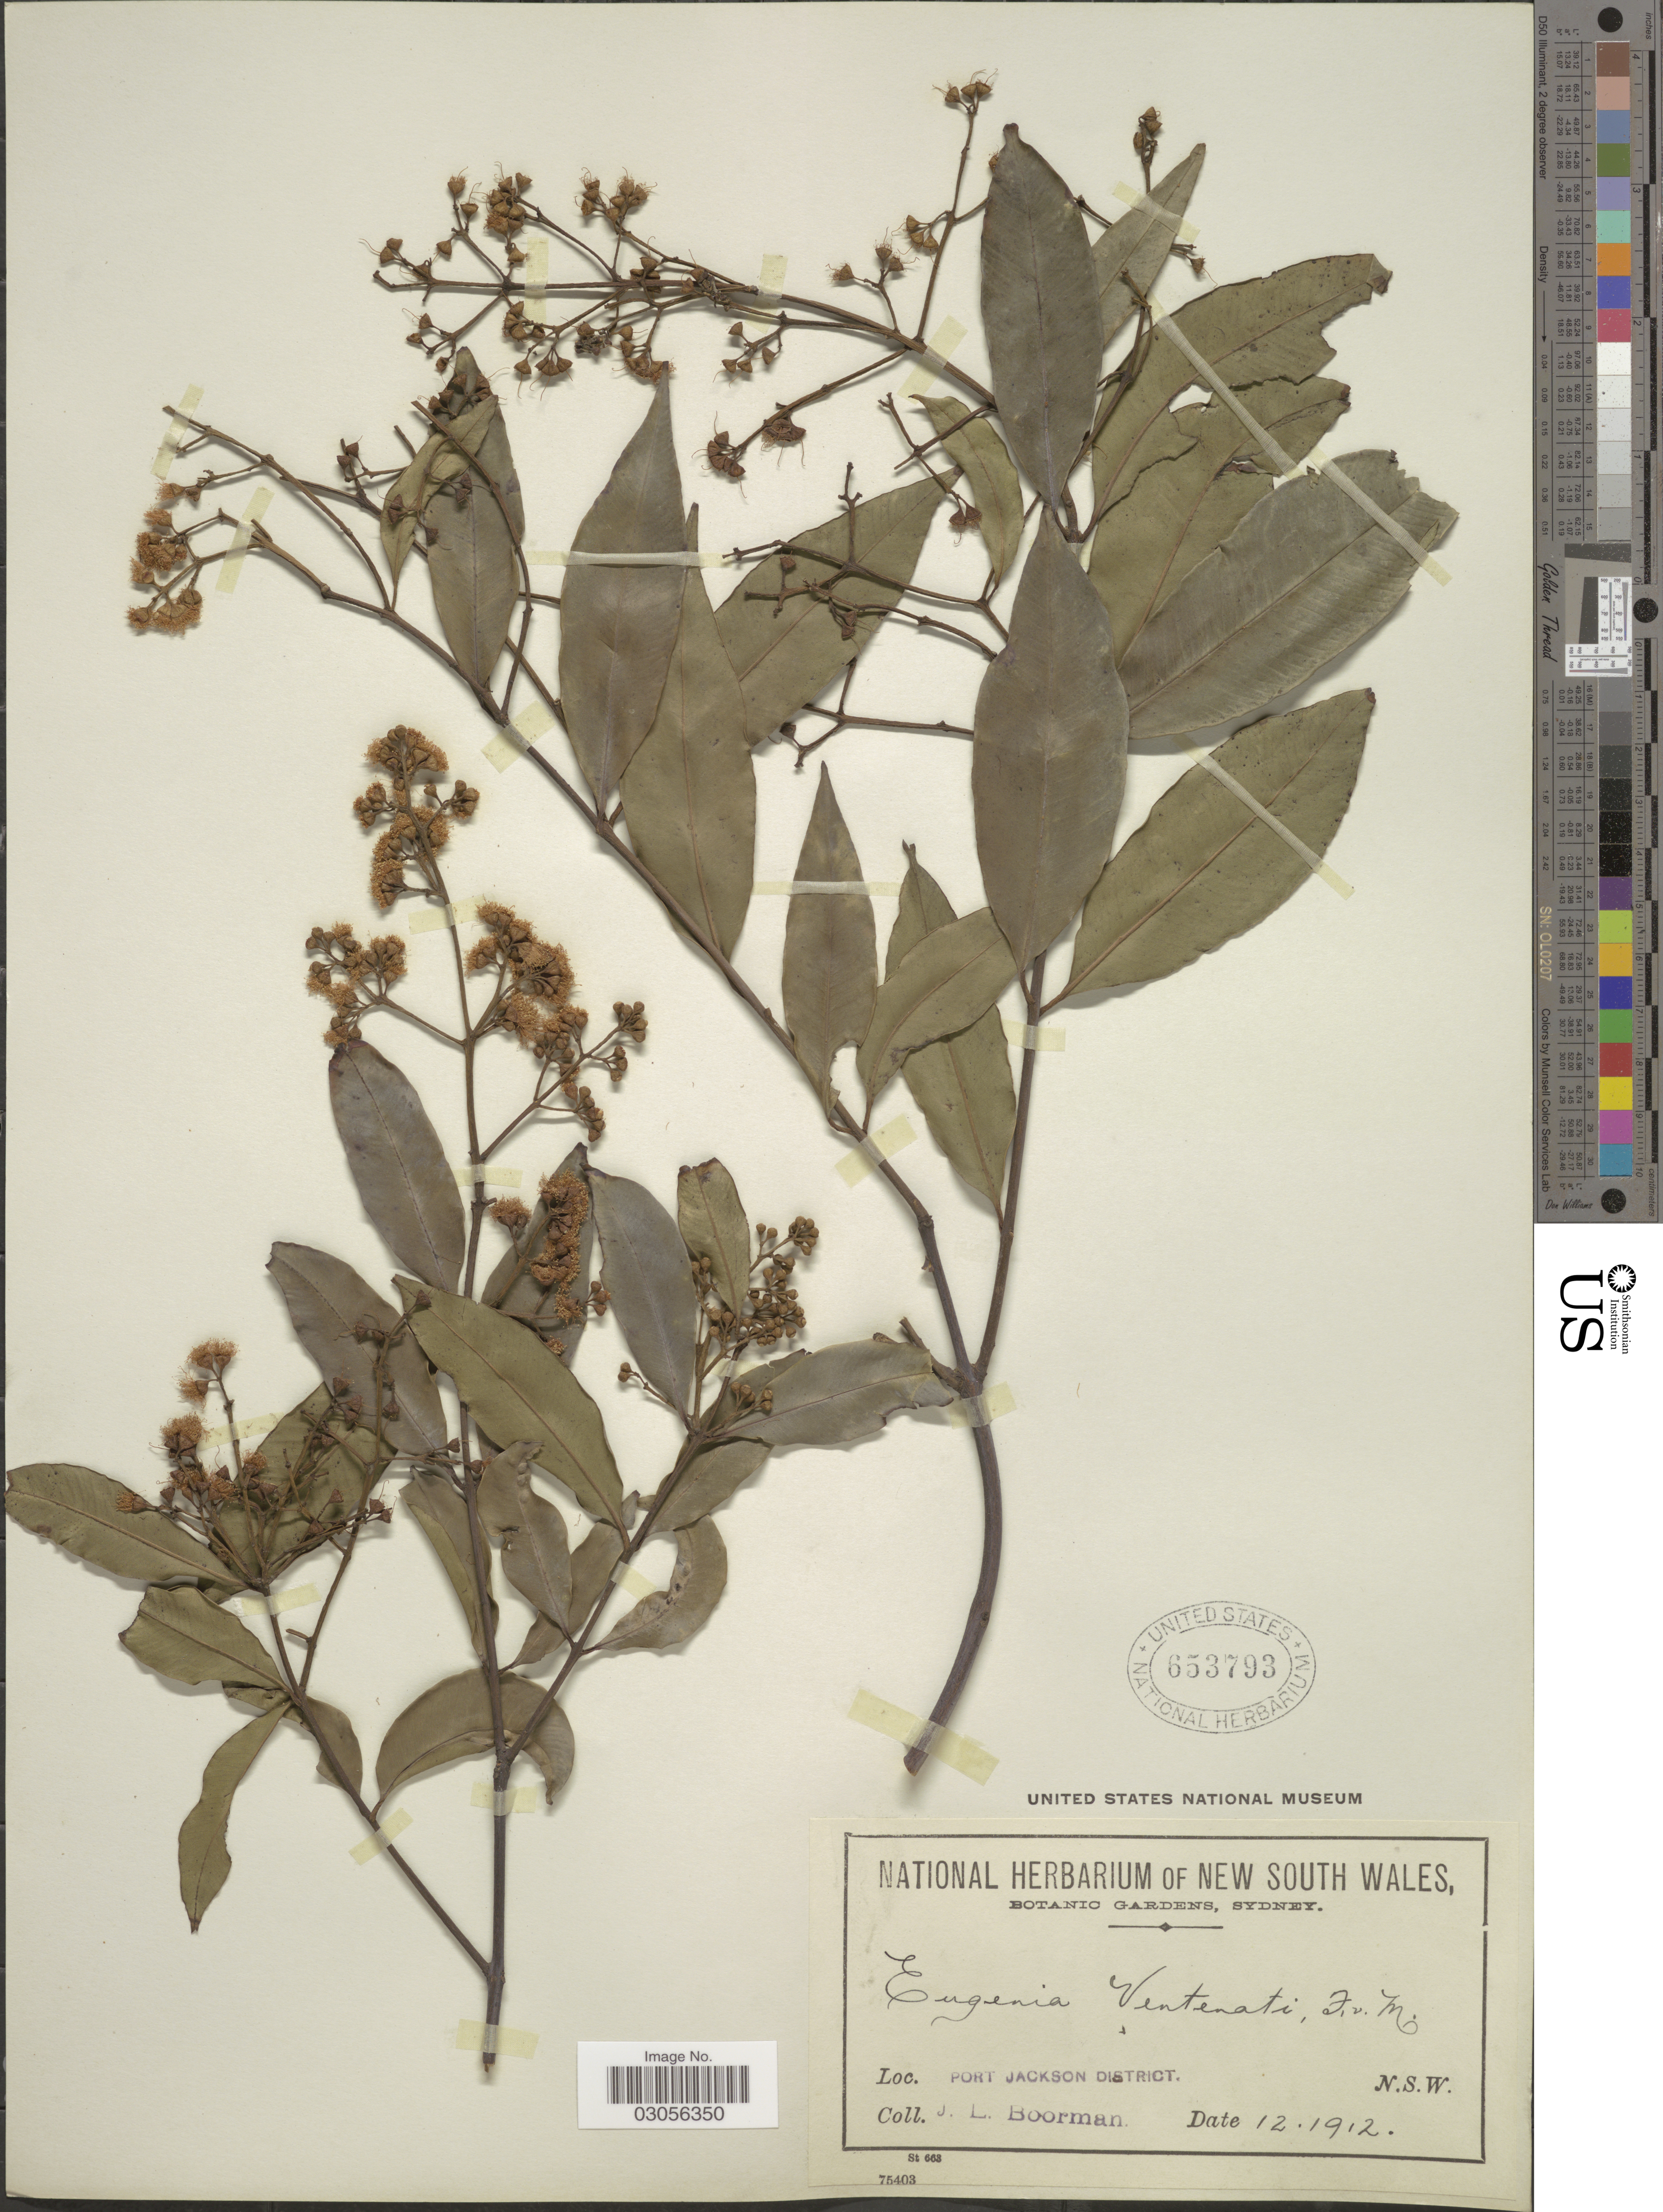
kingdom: Plantae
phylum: Tracheophyta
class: Magnoliopsida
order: Myrtales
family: Myrtaceae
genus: Syzygium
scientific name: Syzygium floribundum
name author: F. Muell.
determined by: Strong, Mark T., (BOT), Smithsonian Institution - National Museum of Natural History (UNITED STATES)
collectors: J. Boorman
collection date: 1912-12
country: Australia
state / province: New South Wales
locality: Port Jackson District. N.S.W.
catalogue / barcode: US 653793